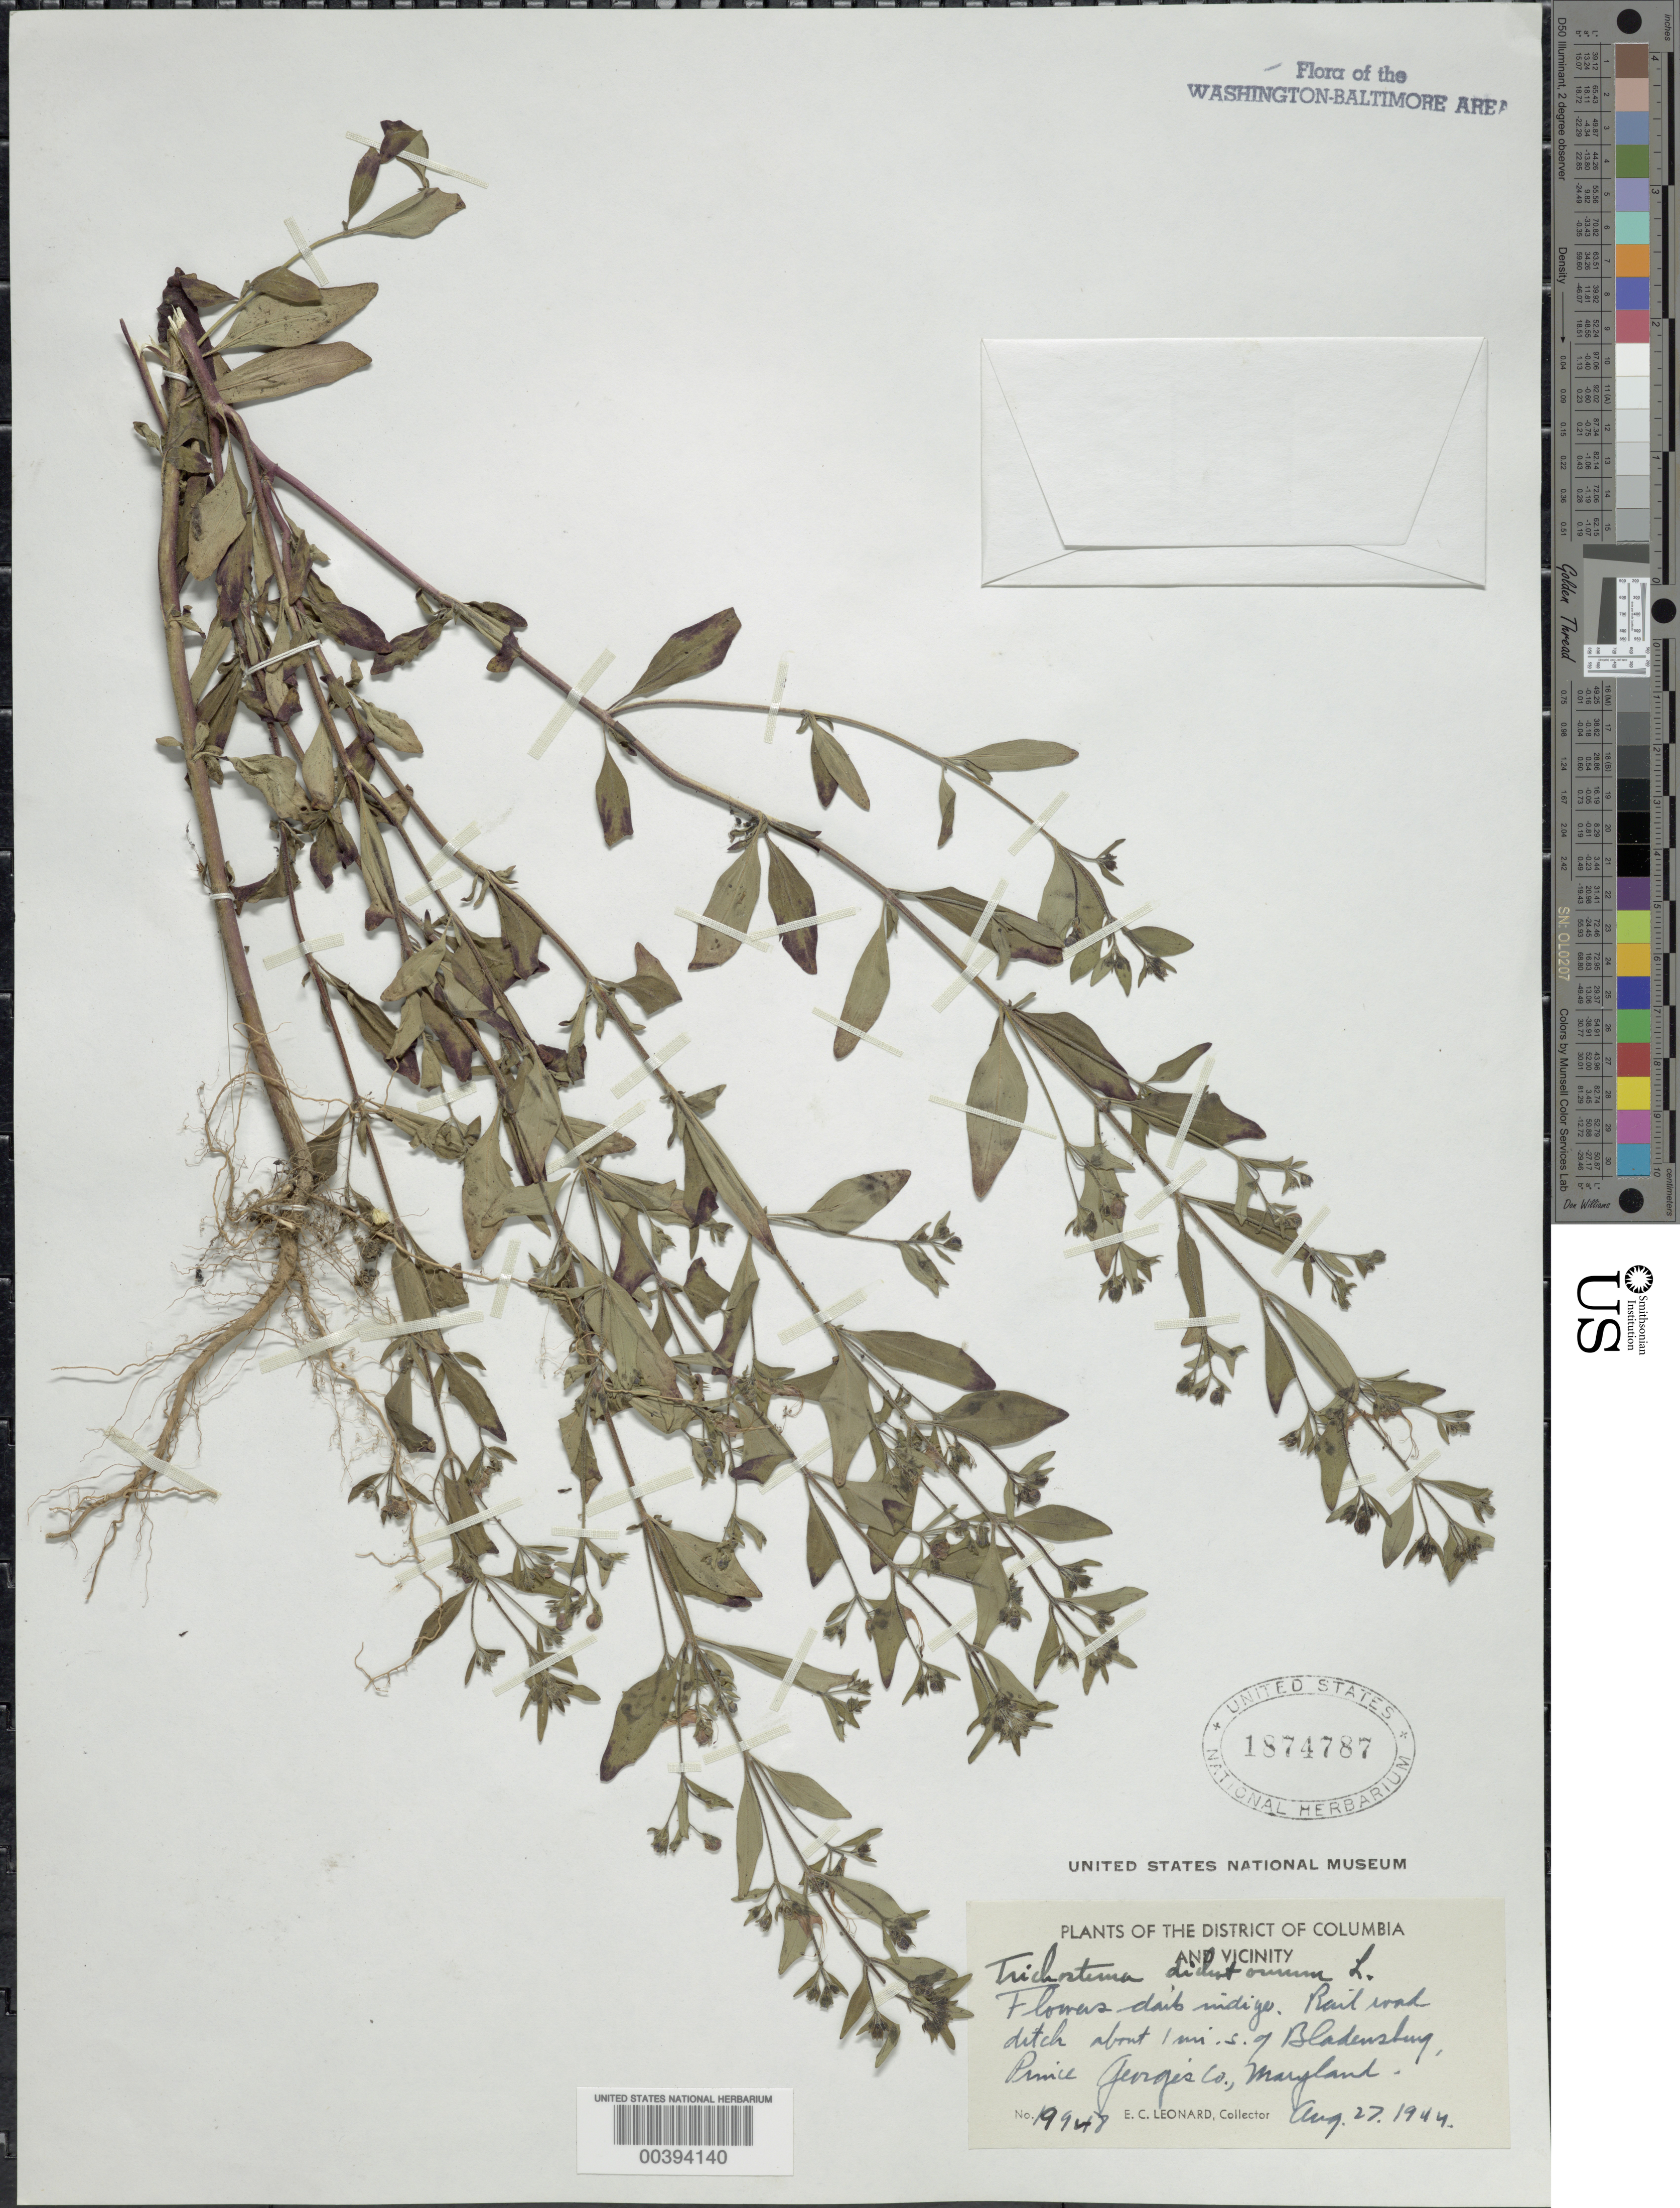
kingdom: Plantae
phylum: Tracheophyta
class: Magnoliopsida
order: Lamiales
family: Lamiaceae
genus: Trichostema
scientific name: Trichostema dichotomum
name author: L.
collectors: E. C. Leonard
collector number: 19948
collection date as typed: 27 Aug 1944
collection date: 1944-08-27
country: United States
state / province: Maryland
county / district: Prince George's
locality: South of Bladensburg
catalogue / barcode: US 1874787